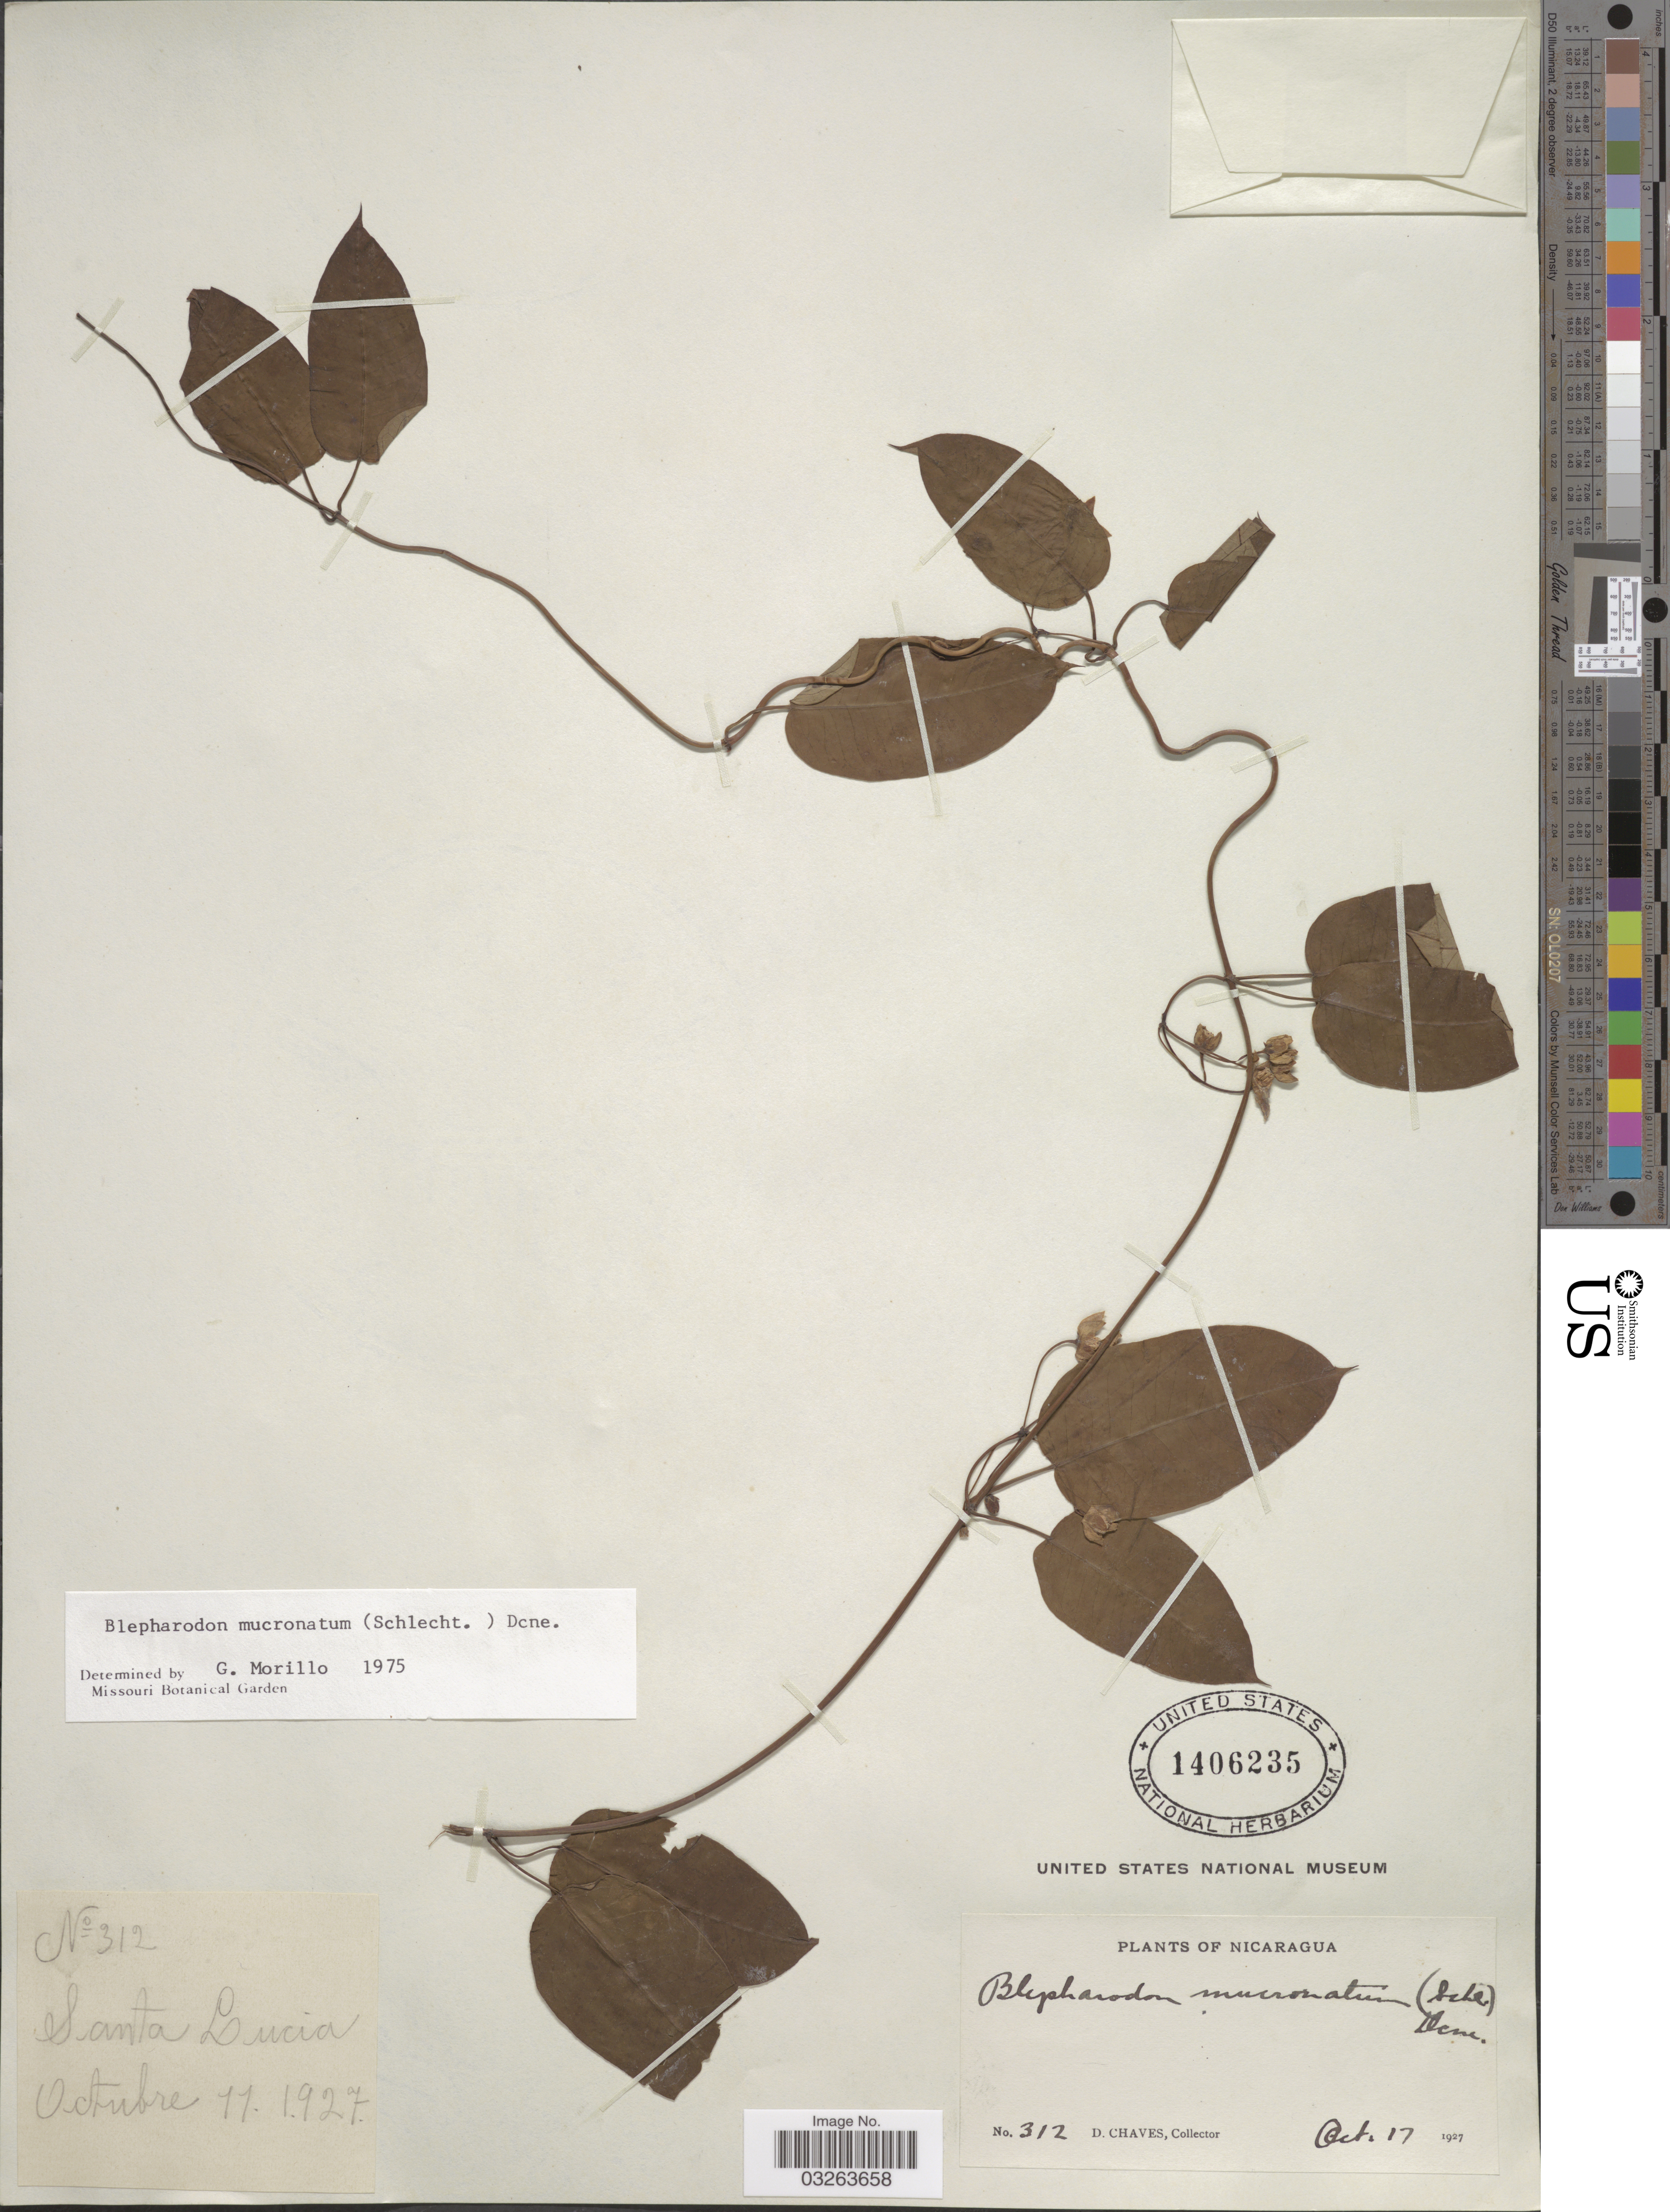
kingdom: Plantae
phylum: Tracheophyta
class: Magnoliopsida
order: Gentianales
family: Apocynaceae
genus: Blepharodon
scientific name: Blepharodon mucronatum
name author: (Schltdl.) Decne.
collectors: D. Chaves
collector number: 312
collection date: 1927-10-11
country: Nicaragua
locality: Santa Lucia.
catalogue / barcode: US 1406235